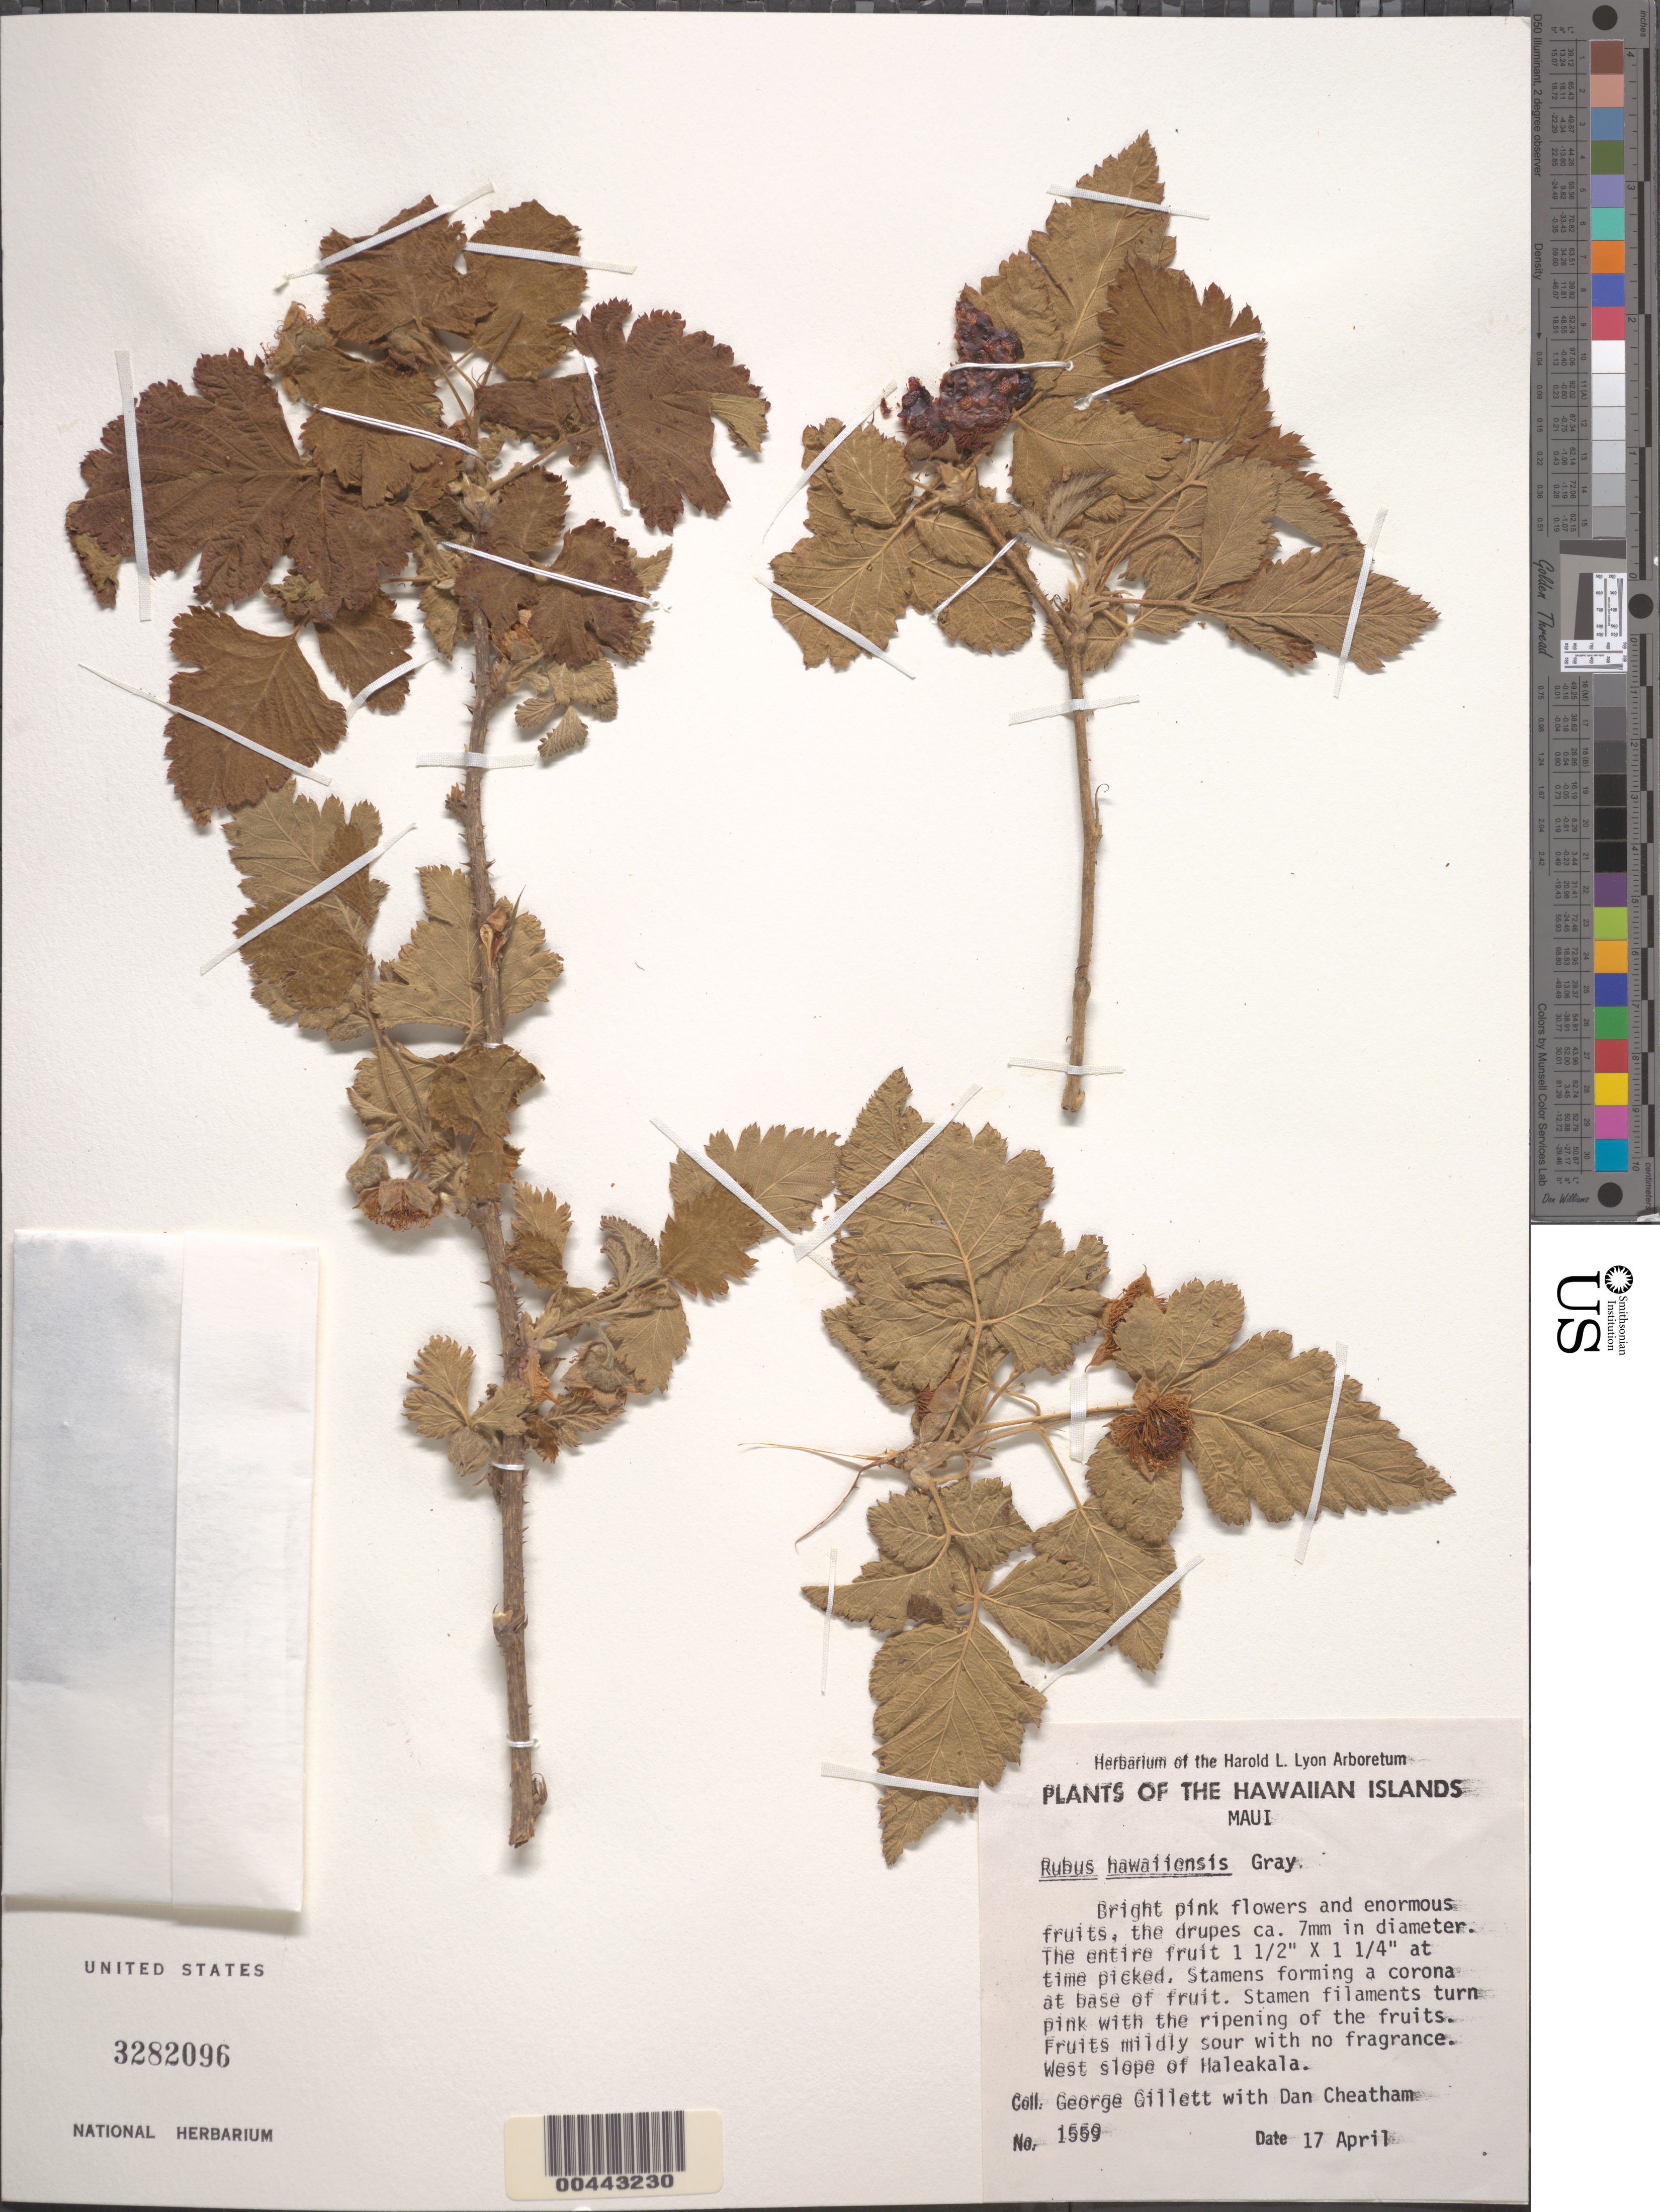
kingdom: Plantae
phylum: Tracheophyta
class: Magnoliopsida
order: Rosales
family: Rosaceae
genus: Rubus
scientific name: Rubus hawaiensis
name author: A. Gray in Wilkes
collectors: G. Gillett & D. Cheatham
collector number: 1559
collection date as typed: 17 Apr 19??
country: United States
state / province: Hawaii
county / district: Maui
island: Maui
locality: W slope of Haleakala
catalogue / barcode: US 3282096